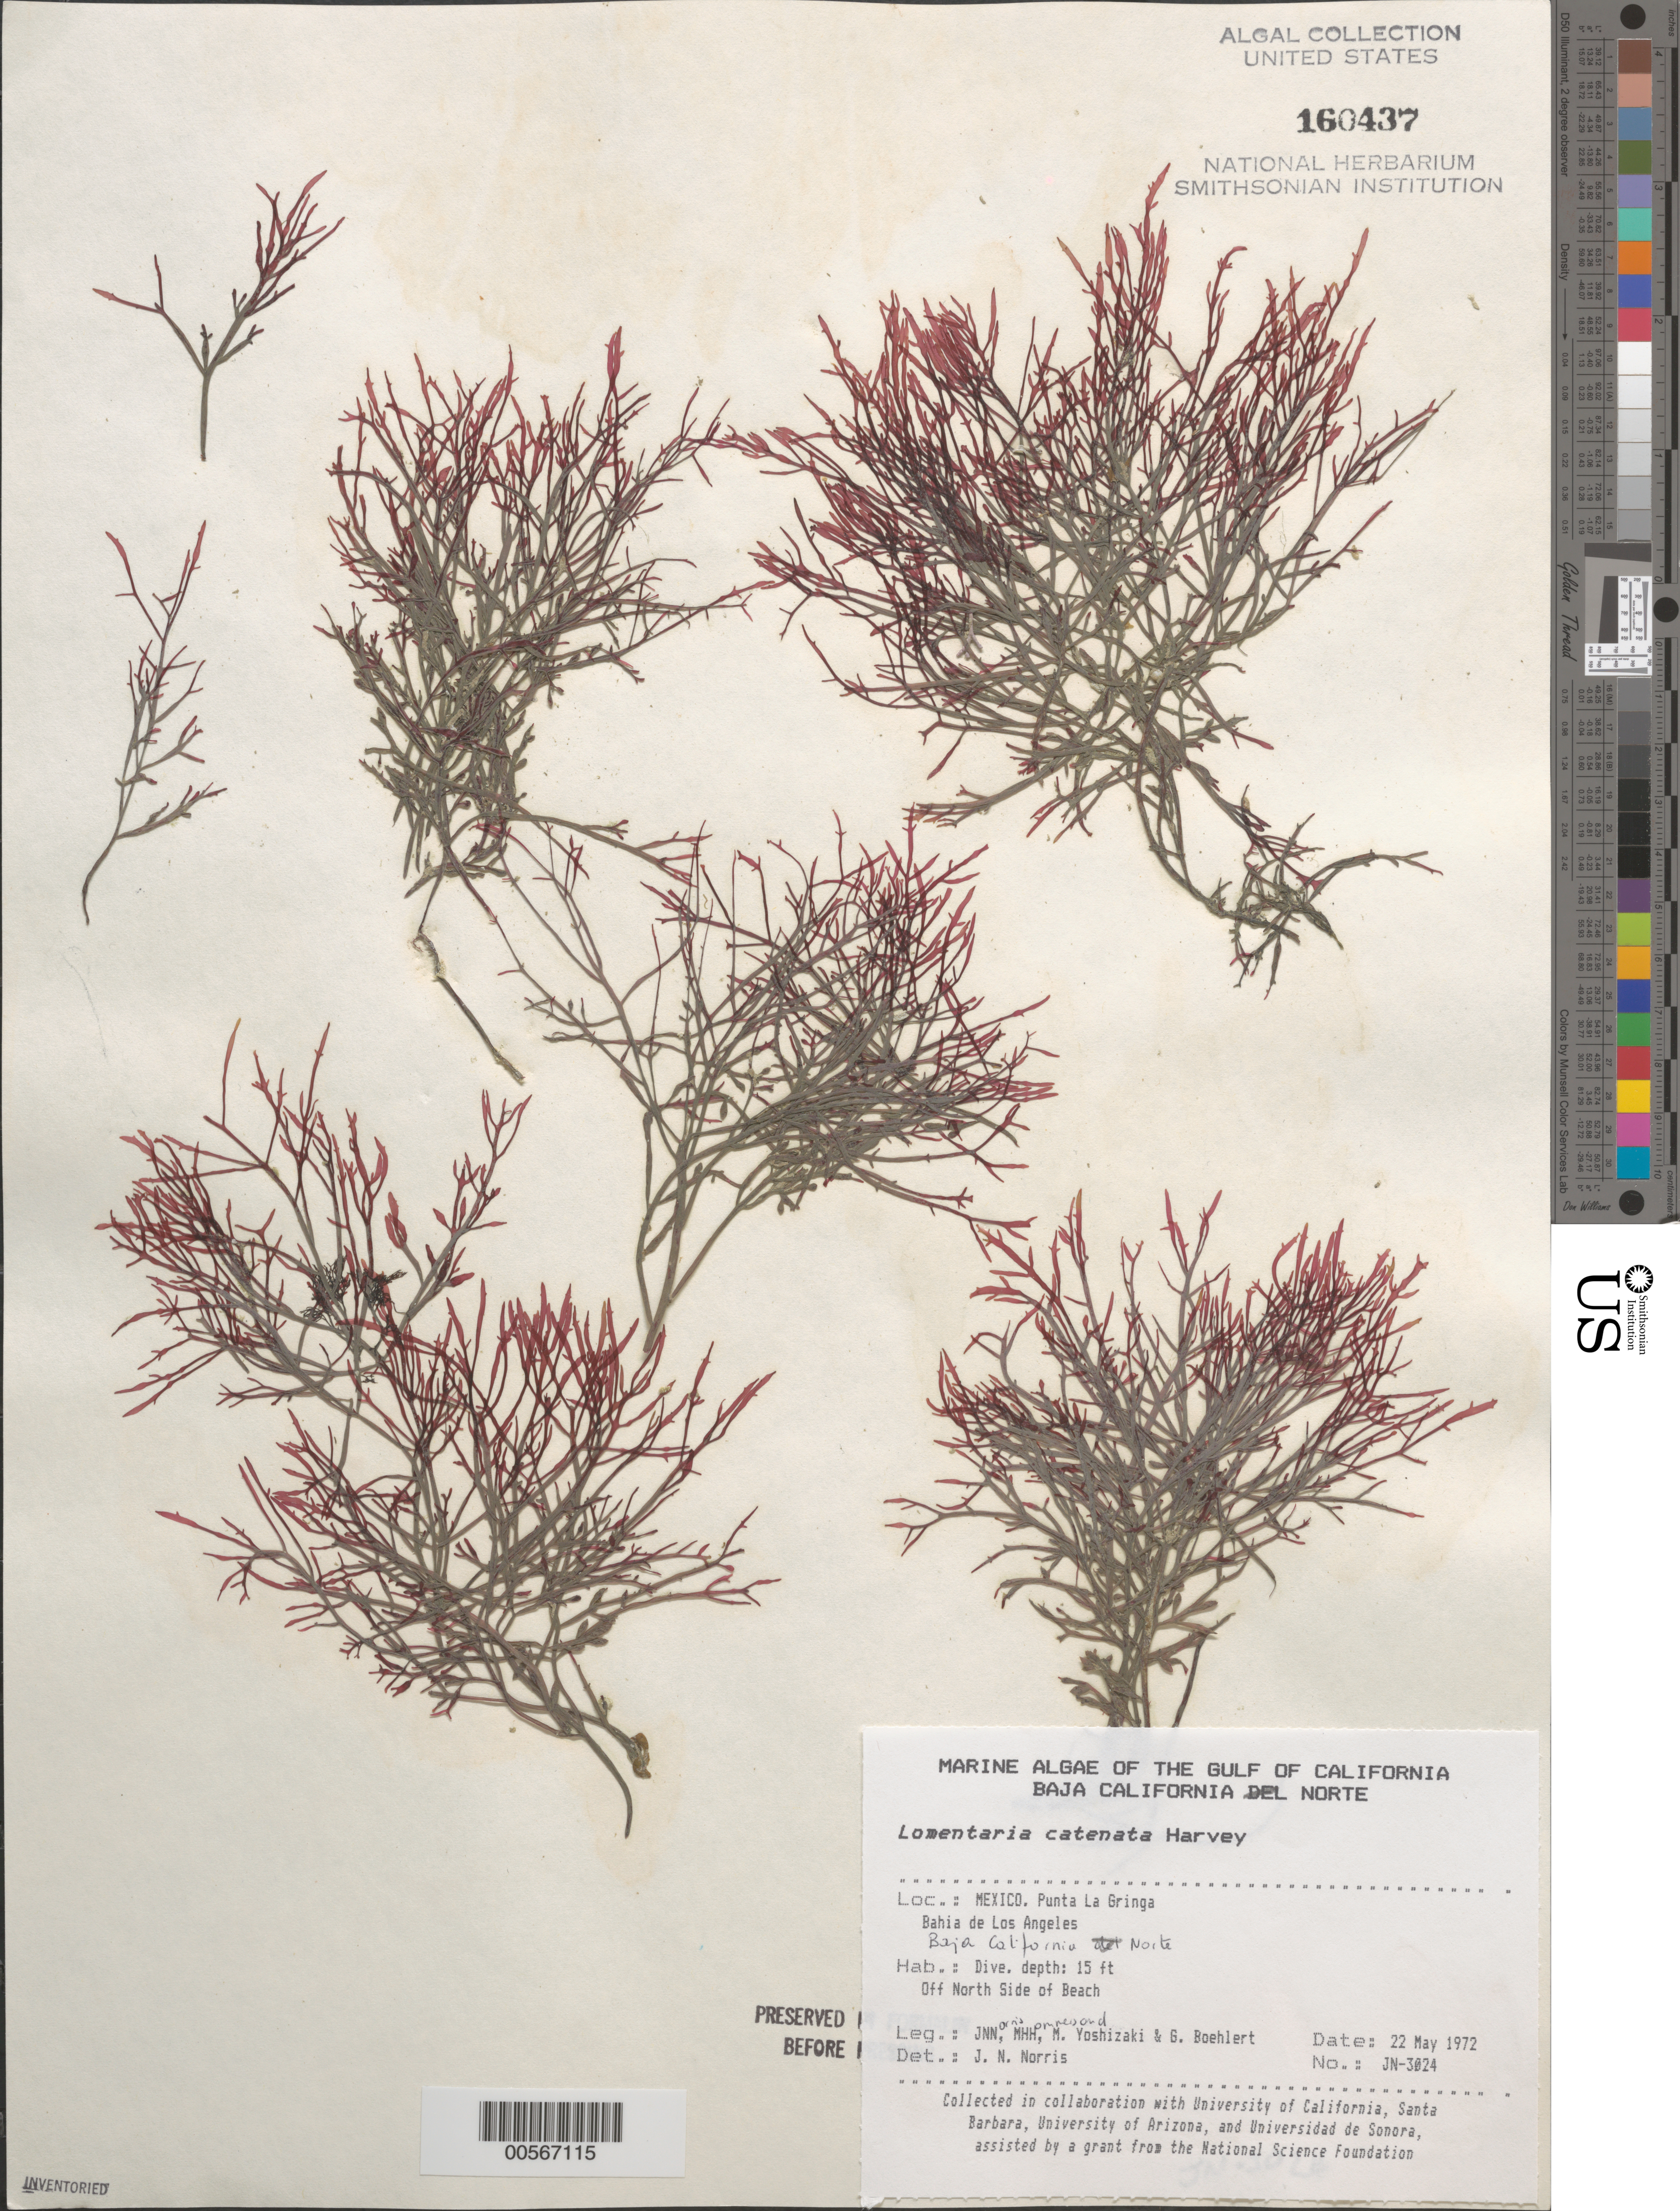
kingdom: Plantae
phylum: Rhodophyta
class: Florideophyceae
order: Rhodymeniales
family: Lomentariaceae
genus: Fushitsunagia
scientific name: Fushitsunagia catenata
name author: (Harv.) Filloramo & G.W. Saunders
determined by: Algae name updating Project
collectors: J. N. Norris, M. H. Hommersand, M. Yoshizaki & G. Boehlert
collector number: JN-3024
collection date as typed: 22 May 1972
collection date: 1972-05-22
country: Mexico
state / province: Baja California Norte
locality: Punta La Gringa, Bahia de los Angeles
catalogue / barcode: US 160437